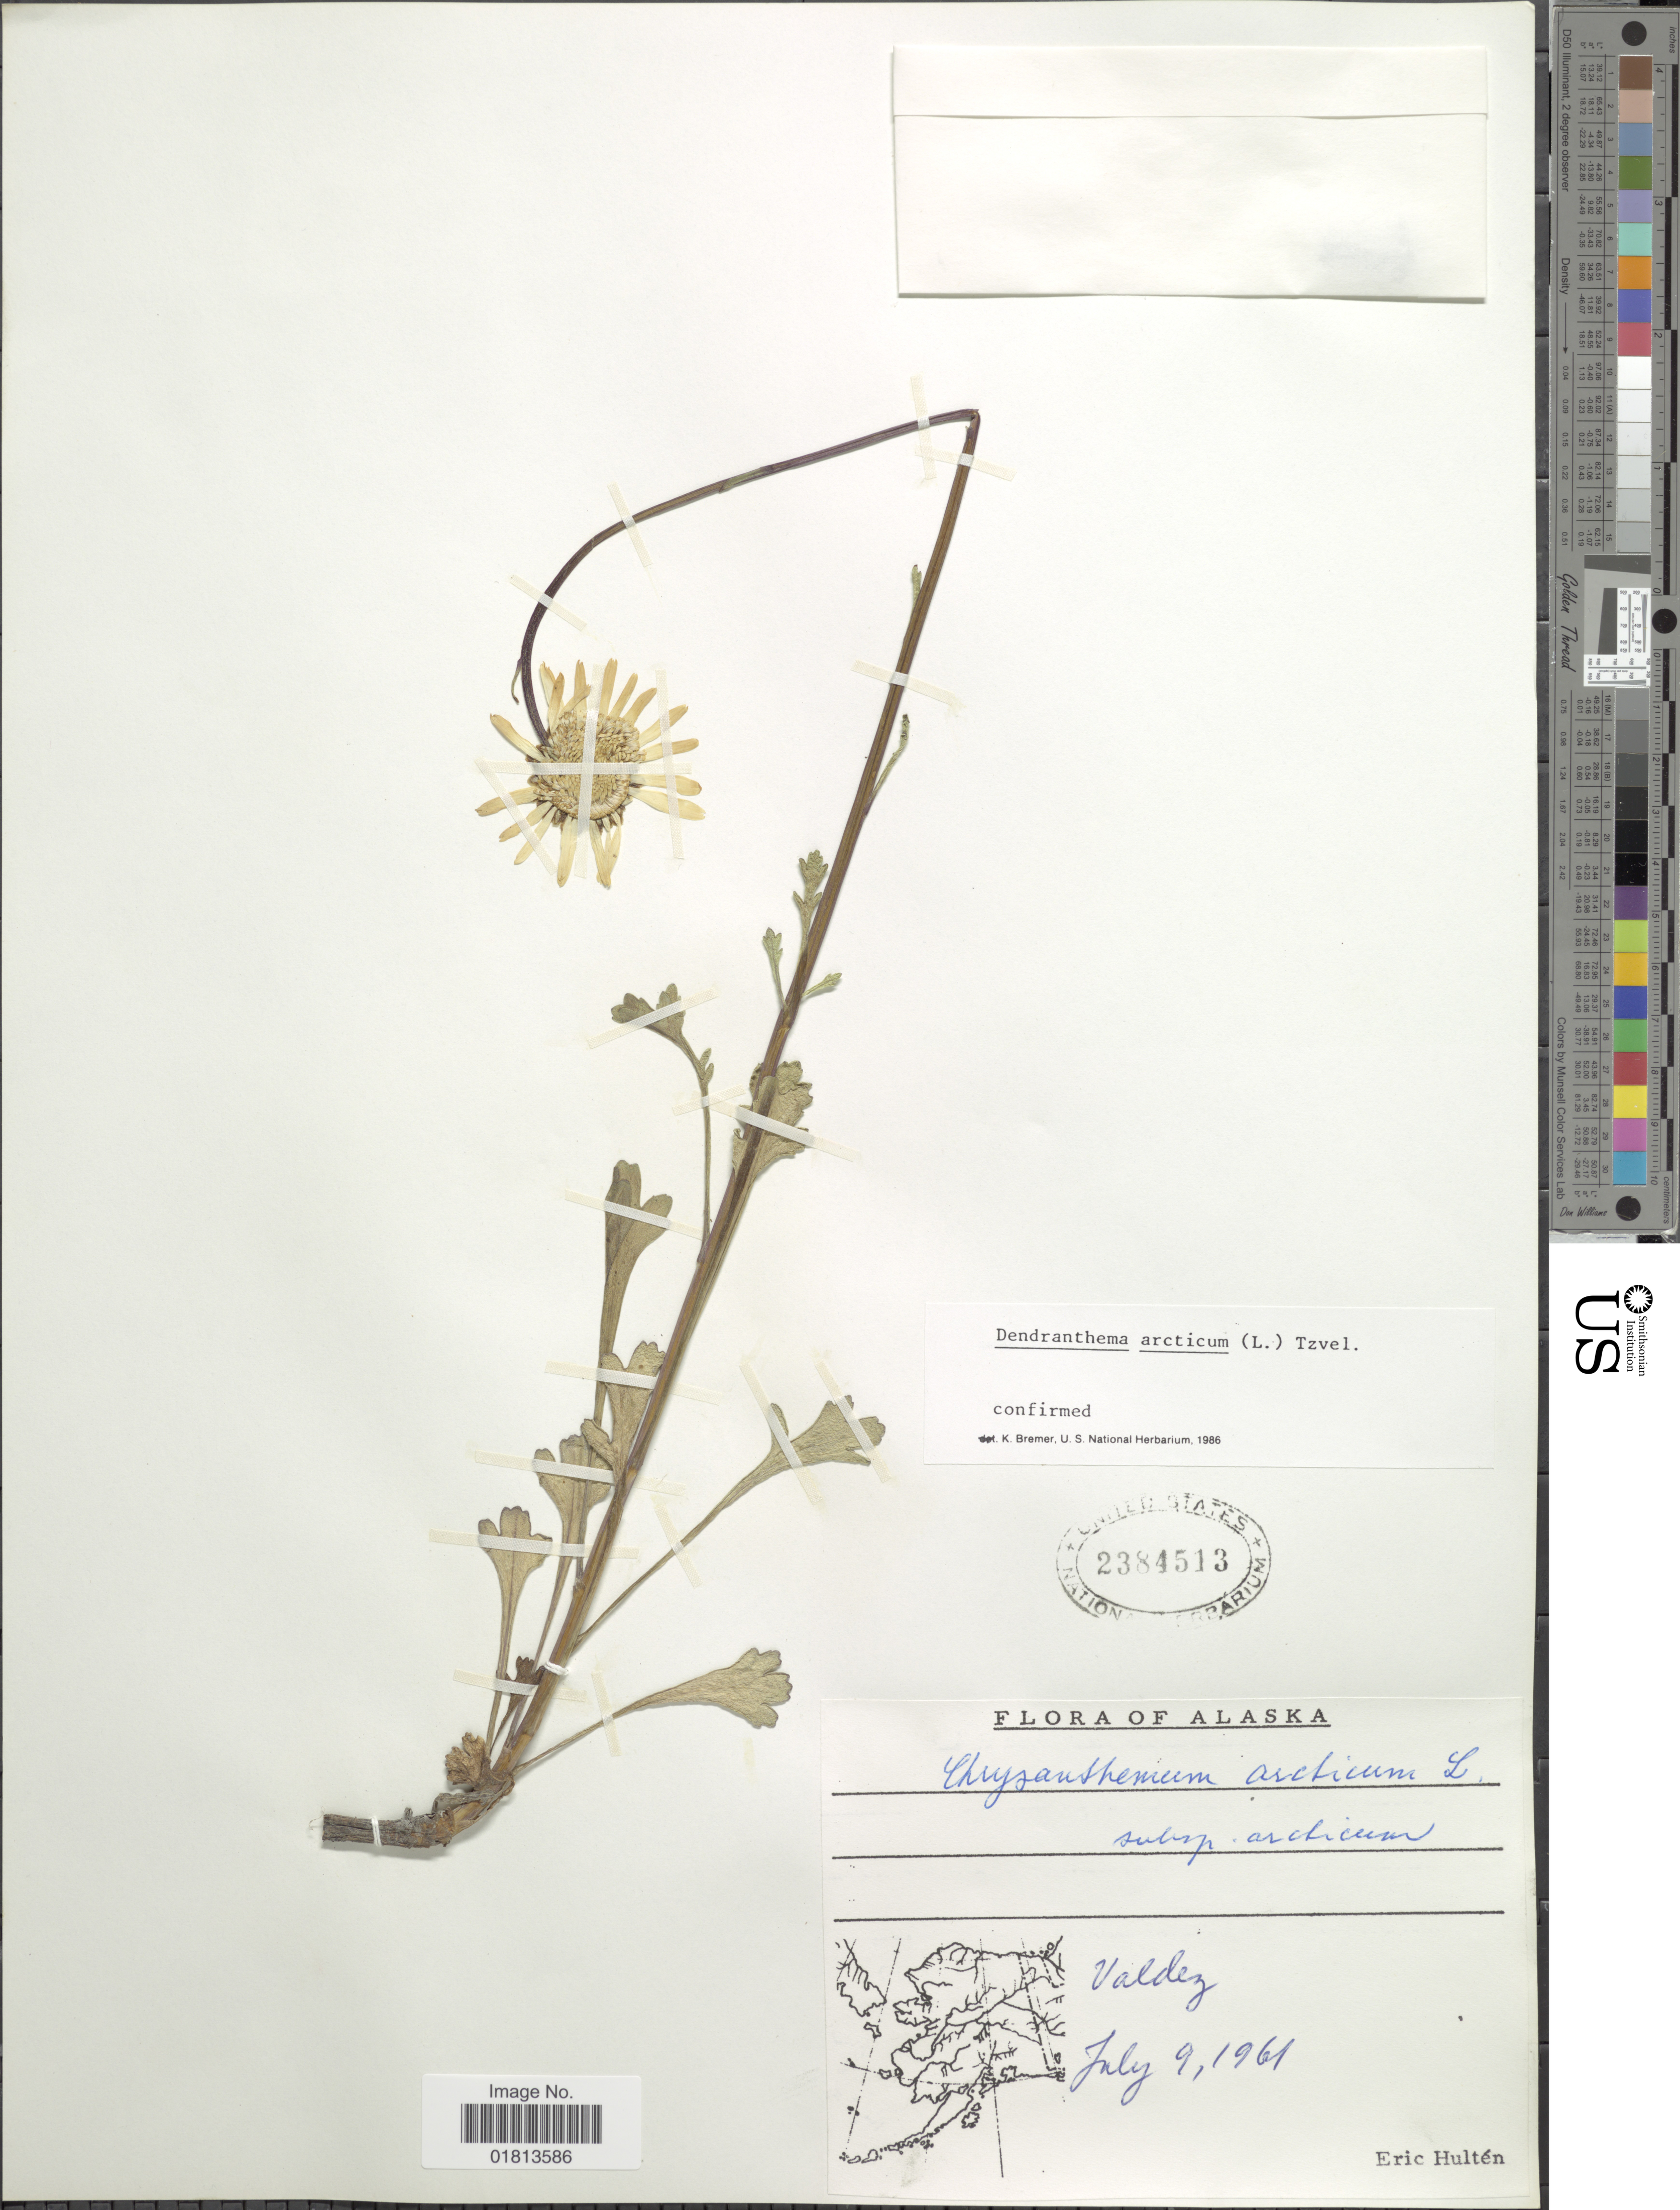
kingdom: Plantae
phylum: Tracheophyta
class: Magnoliopsida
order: Asterales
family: Asteraceae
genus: Dendranthema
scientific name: Dendranthema arcticum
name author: (L.) Tzvelev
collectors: E. G. Hultén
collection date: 1961-07-09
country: United States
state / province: Alaska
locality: Valdez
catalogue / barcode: US 2384513